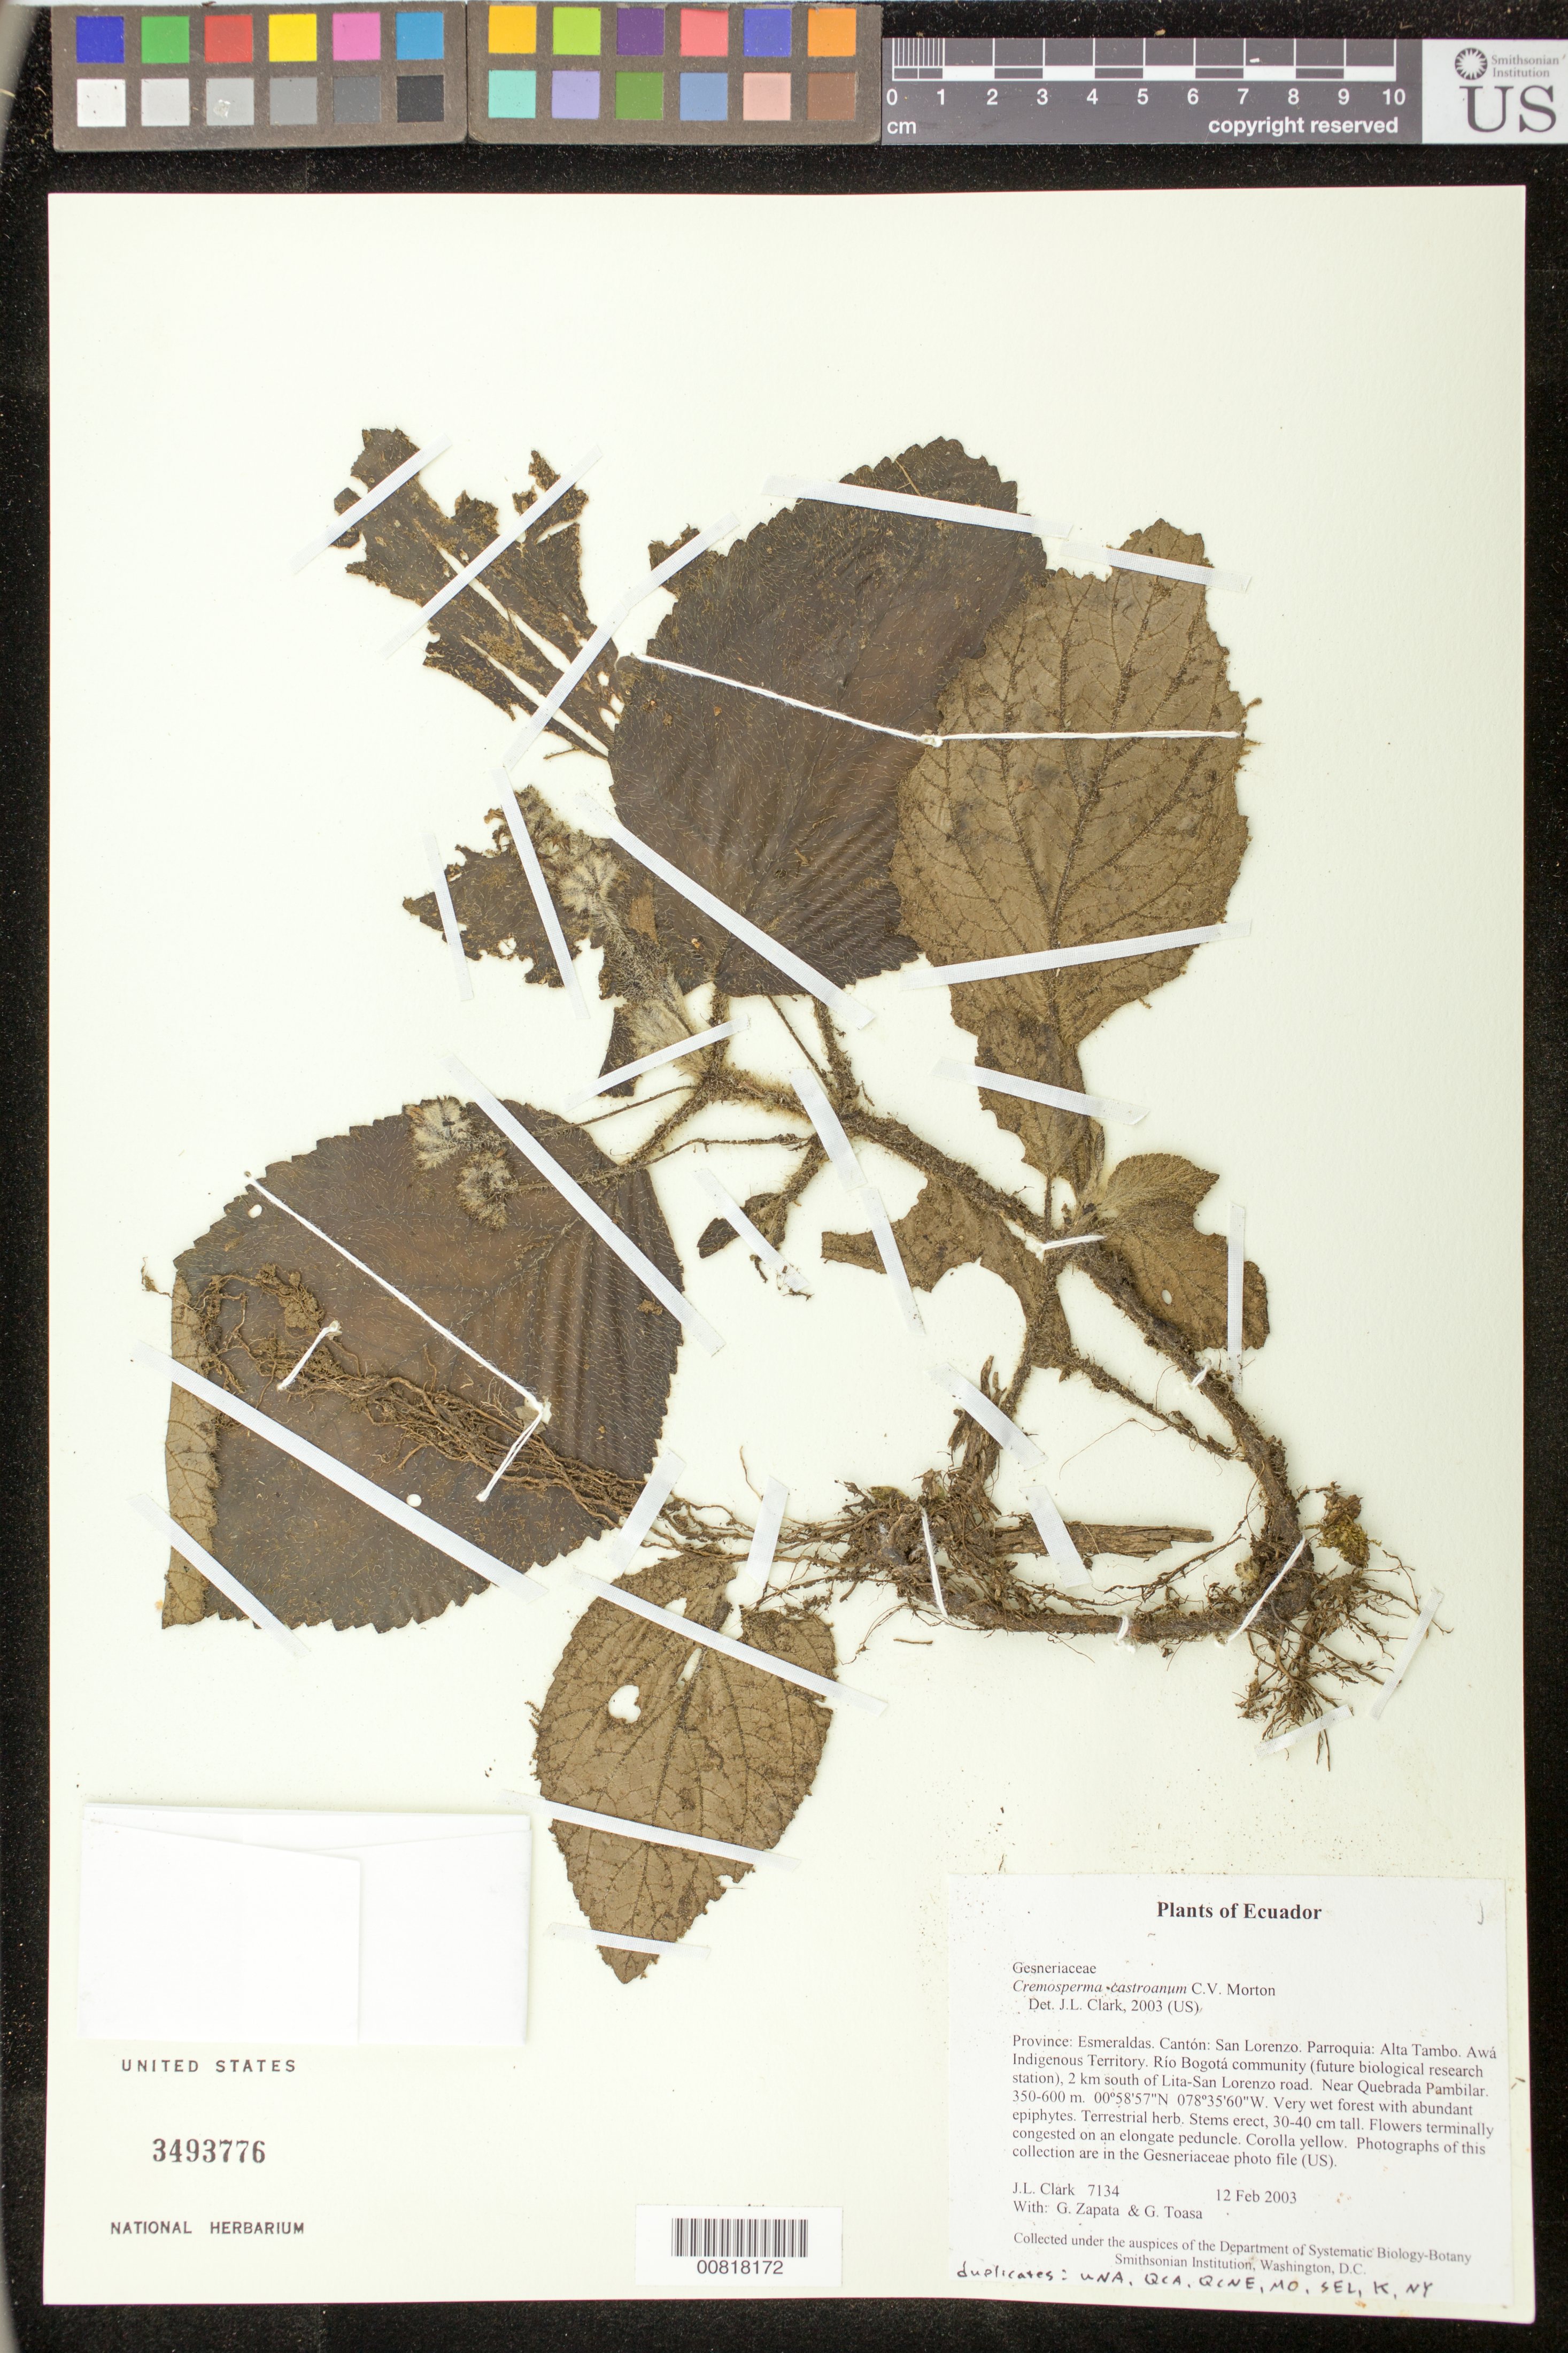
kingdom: Plantae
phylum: Tracheophyta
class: Magnoliopsida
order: Lamiales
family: Gesneriaceae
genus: Cremosperma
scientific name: Cremosperma castroanum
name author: C.V. Morton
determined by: Clark, J. L., (SEL), The Marie Selby Botanical Garden (UNITED STATES)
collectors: J. L. Clark, G. Zapata & G. Toasa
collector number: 7134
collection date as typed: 12 Feb 2003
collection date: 2003-02-12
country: Ecuador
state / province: Esmeraldas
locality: San Lorenzo. Parroquia: Alta Tambo. Awá Indigenous Territory. Río Bogotá community (future biological research station), 2 km south of Lita-San Lorenzo road. Near Quebrada Pambilar.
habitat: Very wet forest with abundant epiphytes.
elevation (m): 350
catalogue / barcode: US 3493776